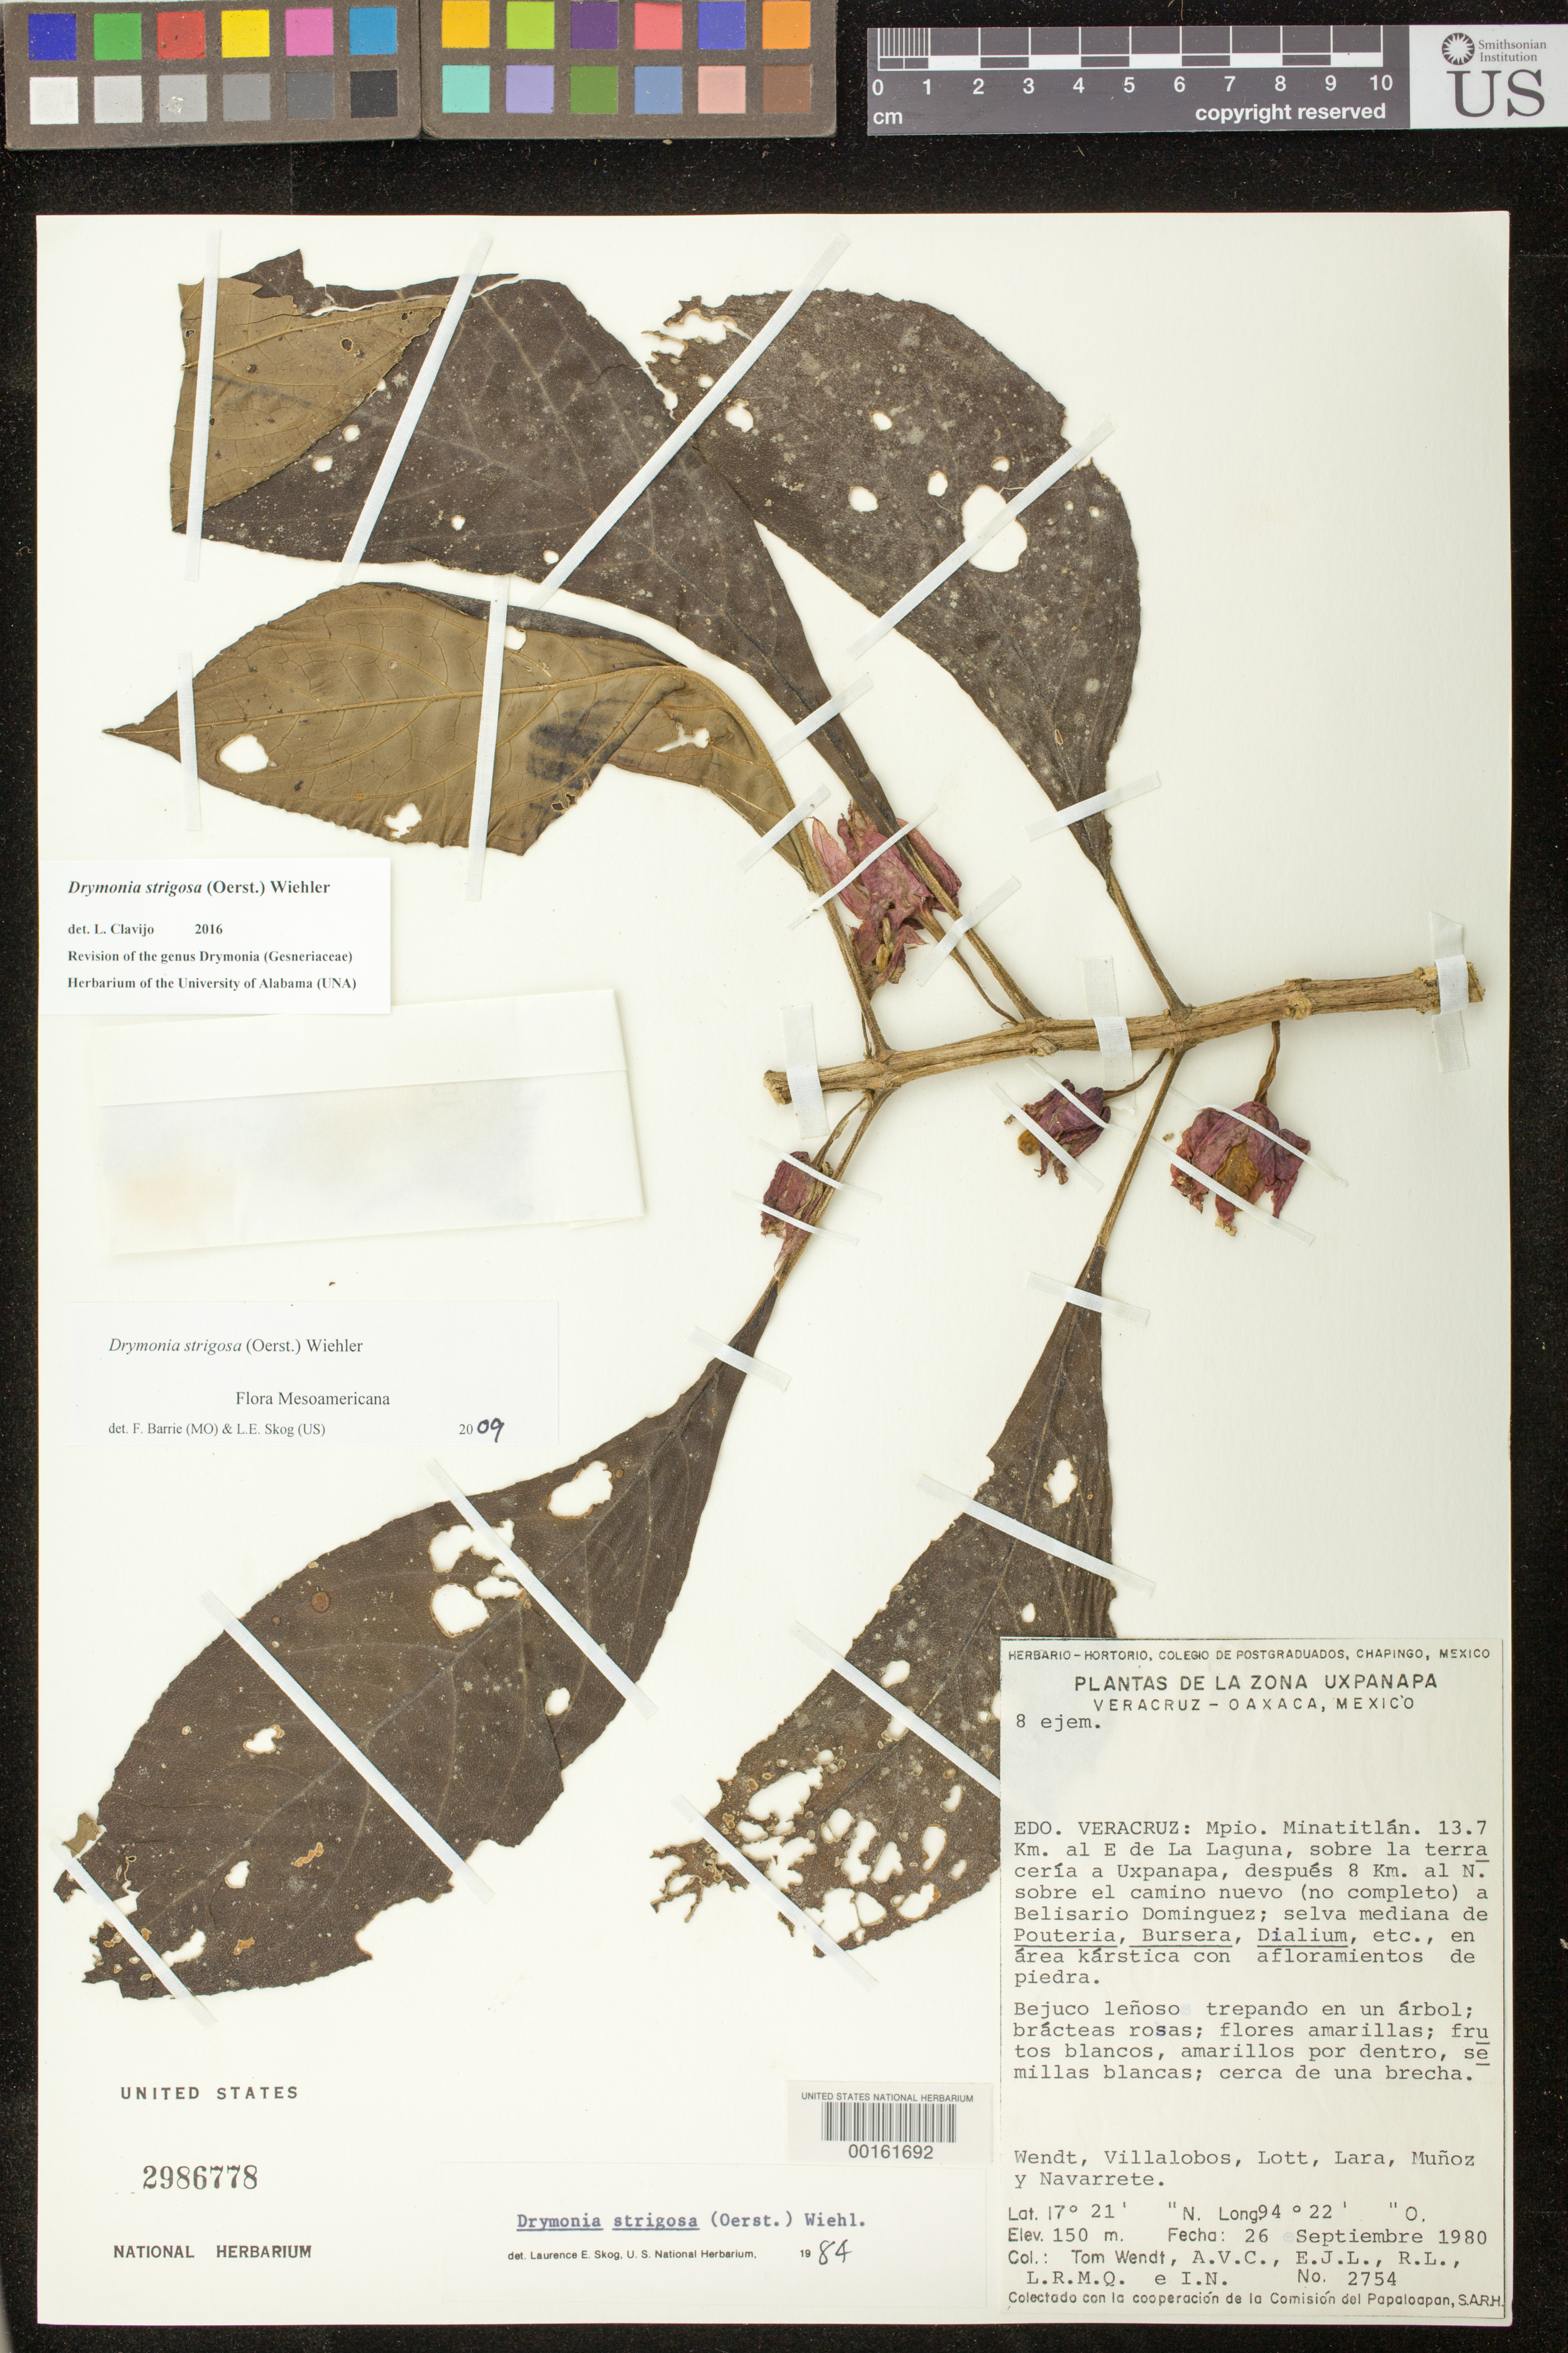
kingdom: Plantae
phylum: Tracheophyta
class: Magnoliopsida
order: Lamiales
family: Gesneriaceae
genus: Drymonia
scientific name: Drymonia strigosa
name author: (Oerst.) Wiehler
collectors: T. L. Wendt & et al.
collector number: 2754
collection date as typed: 26 Sep 1980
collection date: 1980-09-26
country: Mexico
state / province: Oaxaca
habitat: Median forest of Pouteria, Bursera, Dialium, etc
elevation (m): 150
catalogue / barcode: US 2986778